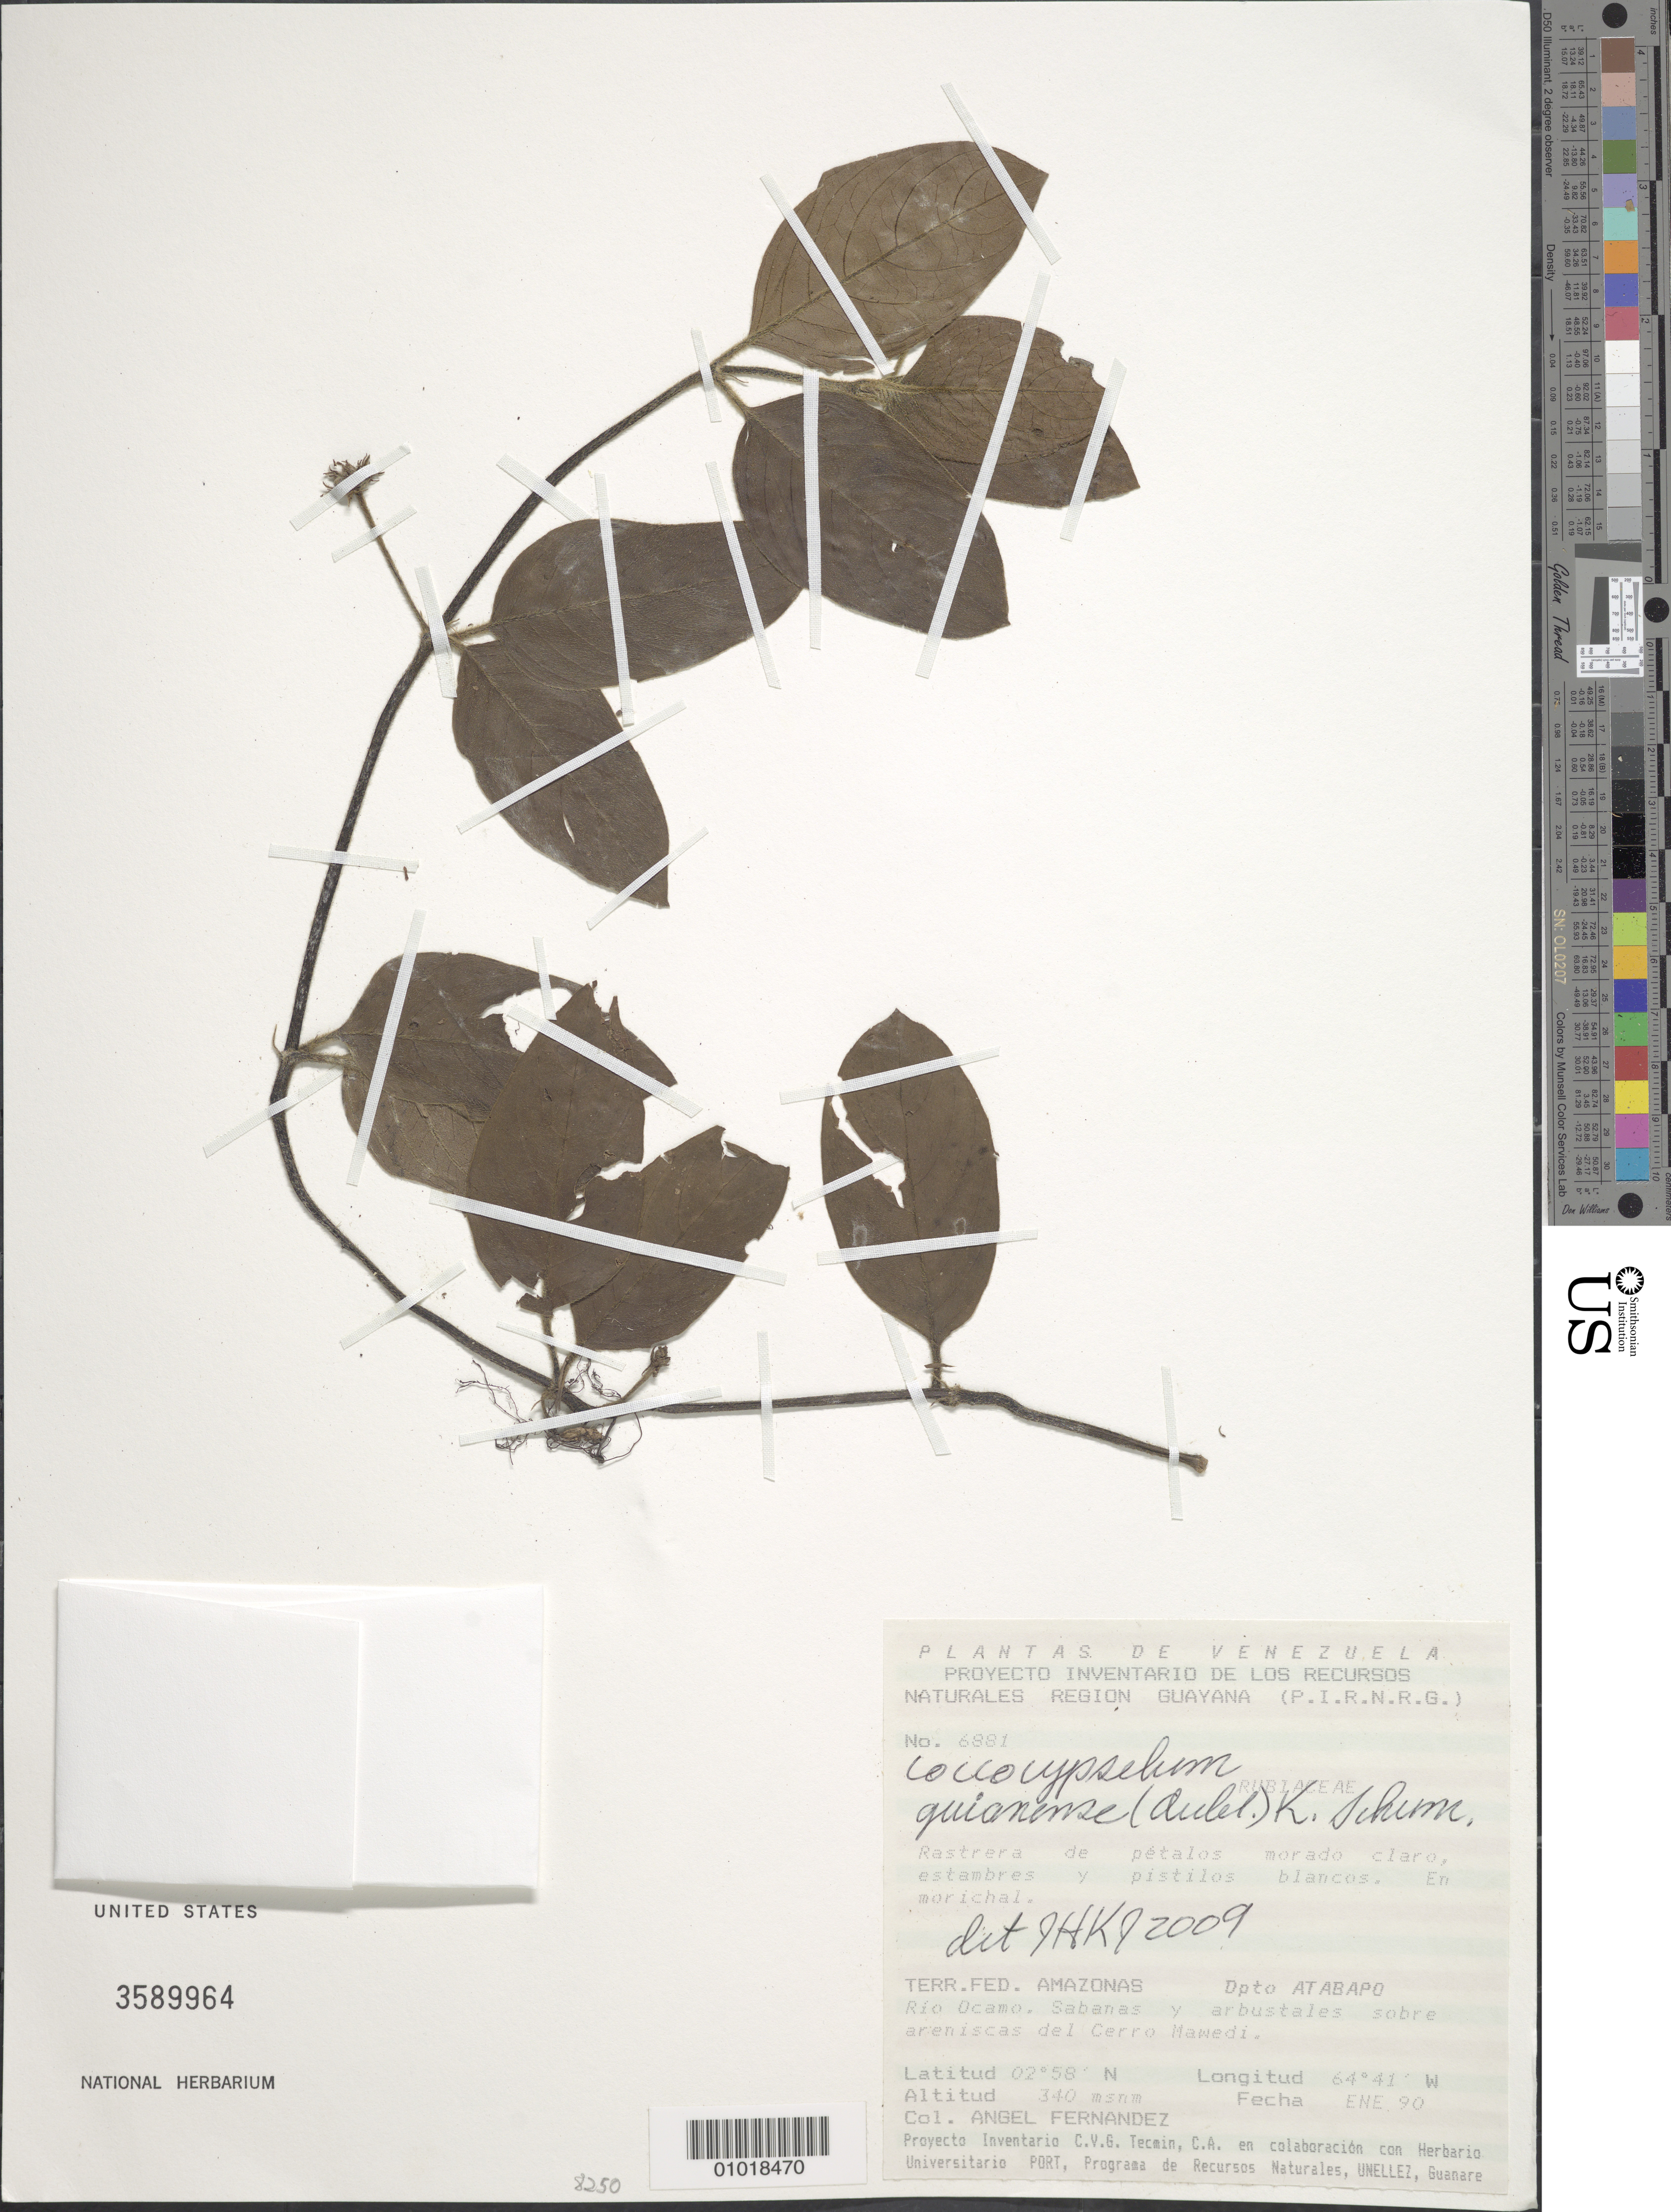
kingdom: Plantae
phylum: Tracheophyta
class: Magnoliopsida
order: Gentianales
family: Rubiaceae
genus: Coccocypselum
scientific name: Coccocypselum guianense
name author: (Aubl.) K. Schum.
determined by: Kirkbride, J. H.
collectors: A. Fernández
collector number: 6881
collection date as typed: Jan-90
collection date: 1990-01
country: Venezuela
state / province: Amazonas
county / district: Atabapo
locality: Río Ocamo, Cerro Mawedi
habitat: Sabanas y arbustales sobre areniscas. En morichal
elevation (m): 340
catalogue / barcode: US 3589964